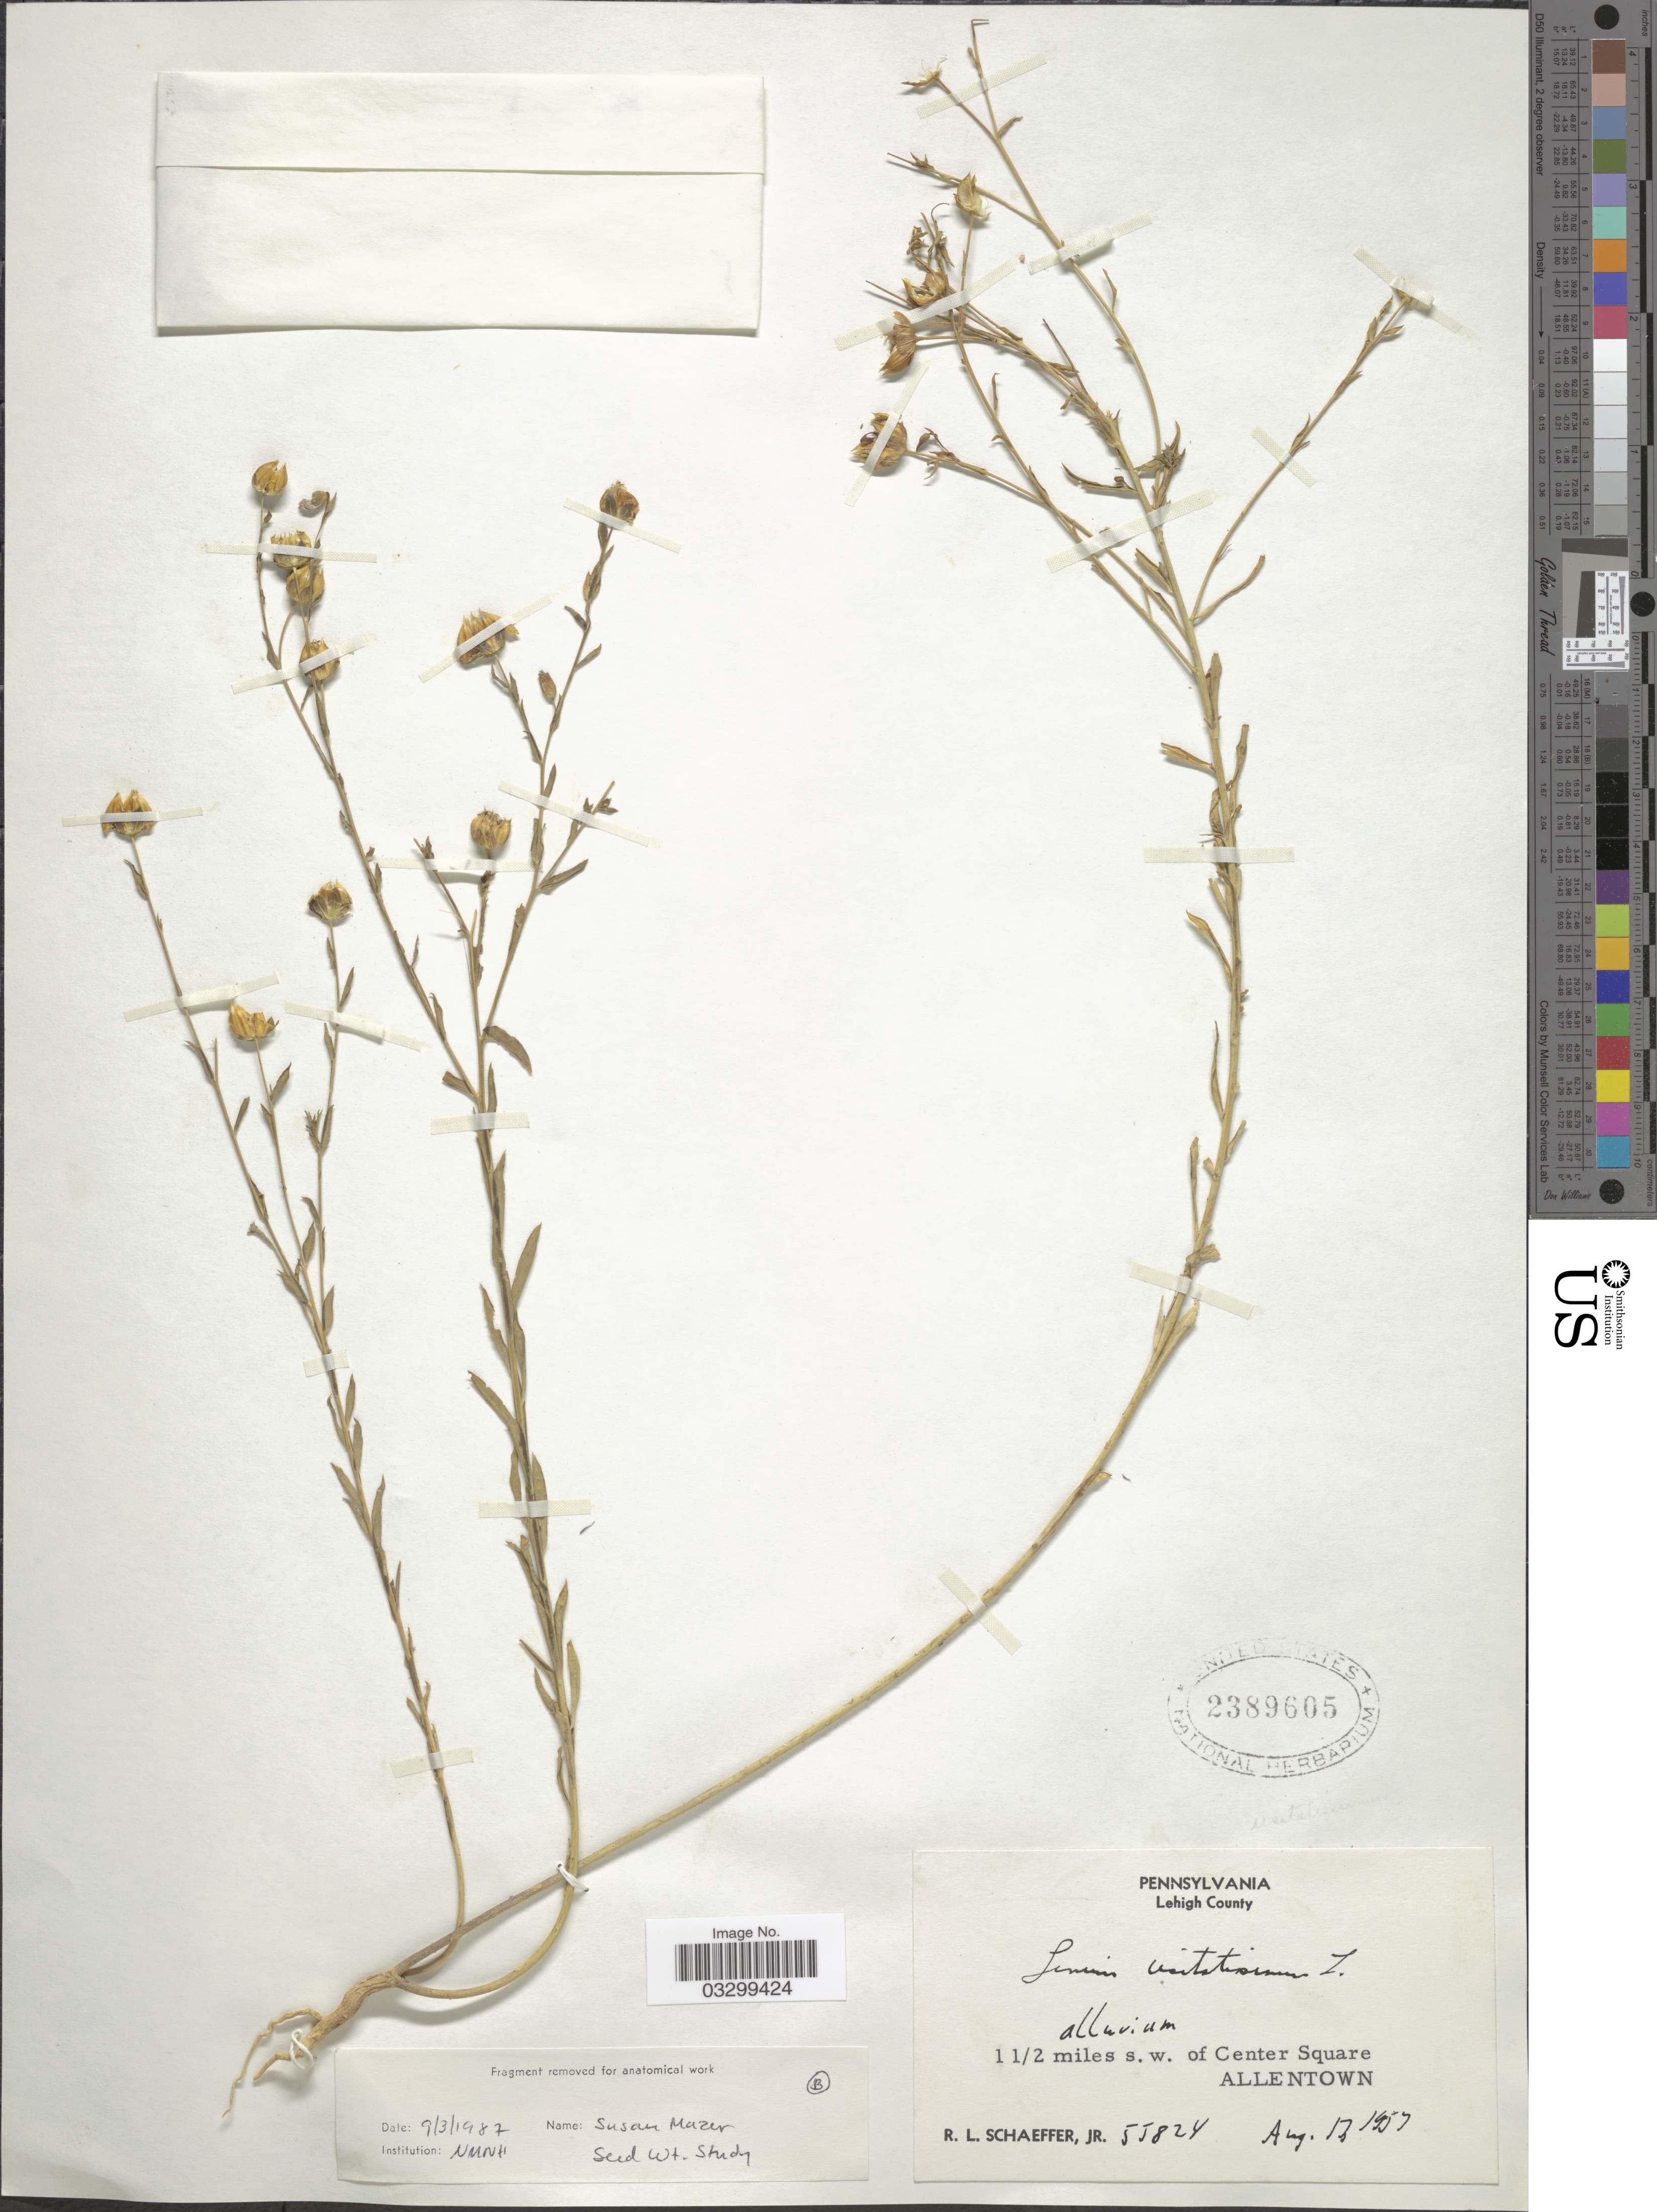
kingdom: Plantae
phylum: Tracheophyta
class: Magnoliopsida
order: Malpighiales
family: Linaceae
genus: Linum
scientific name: Linum usitatissimum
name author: L.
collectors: R. L. Schaeffer Jr.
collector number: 55824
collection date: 1957-08-17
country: United States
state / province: Pennsylvania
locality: Lehigh County. 1 1/2 miles s. w. of Center Square Allentown.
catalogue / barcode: US 2389605